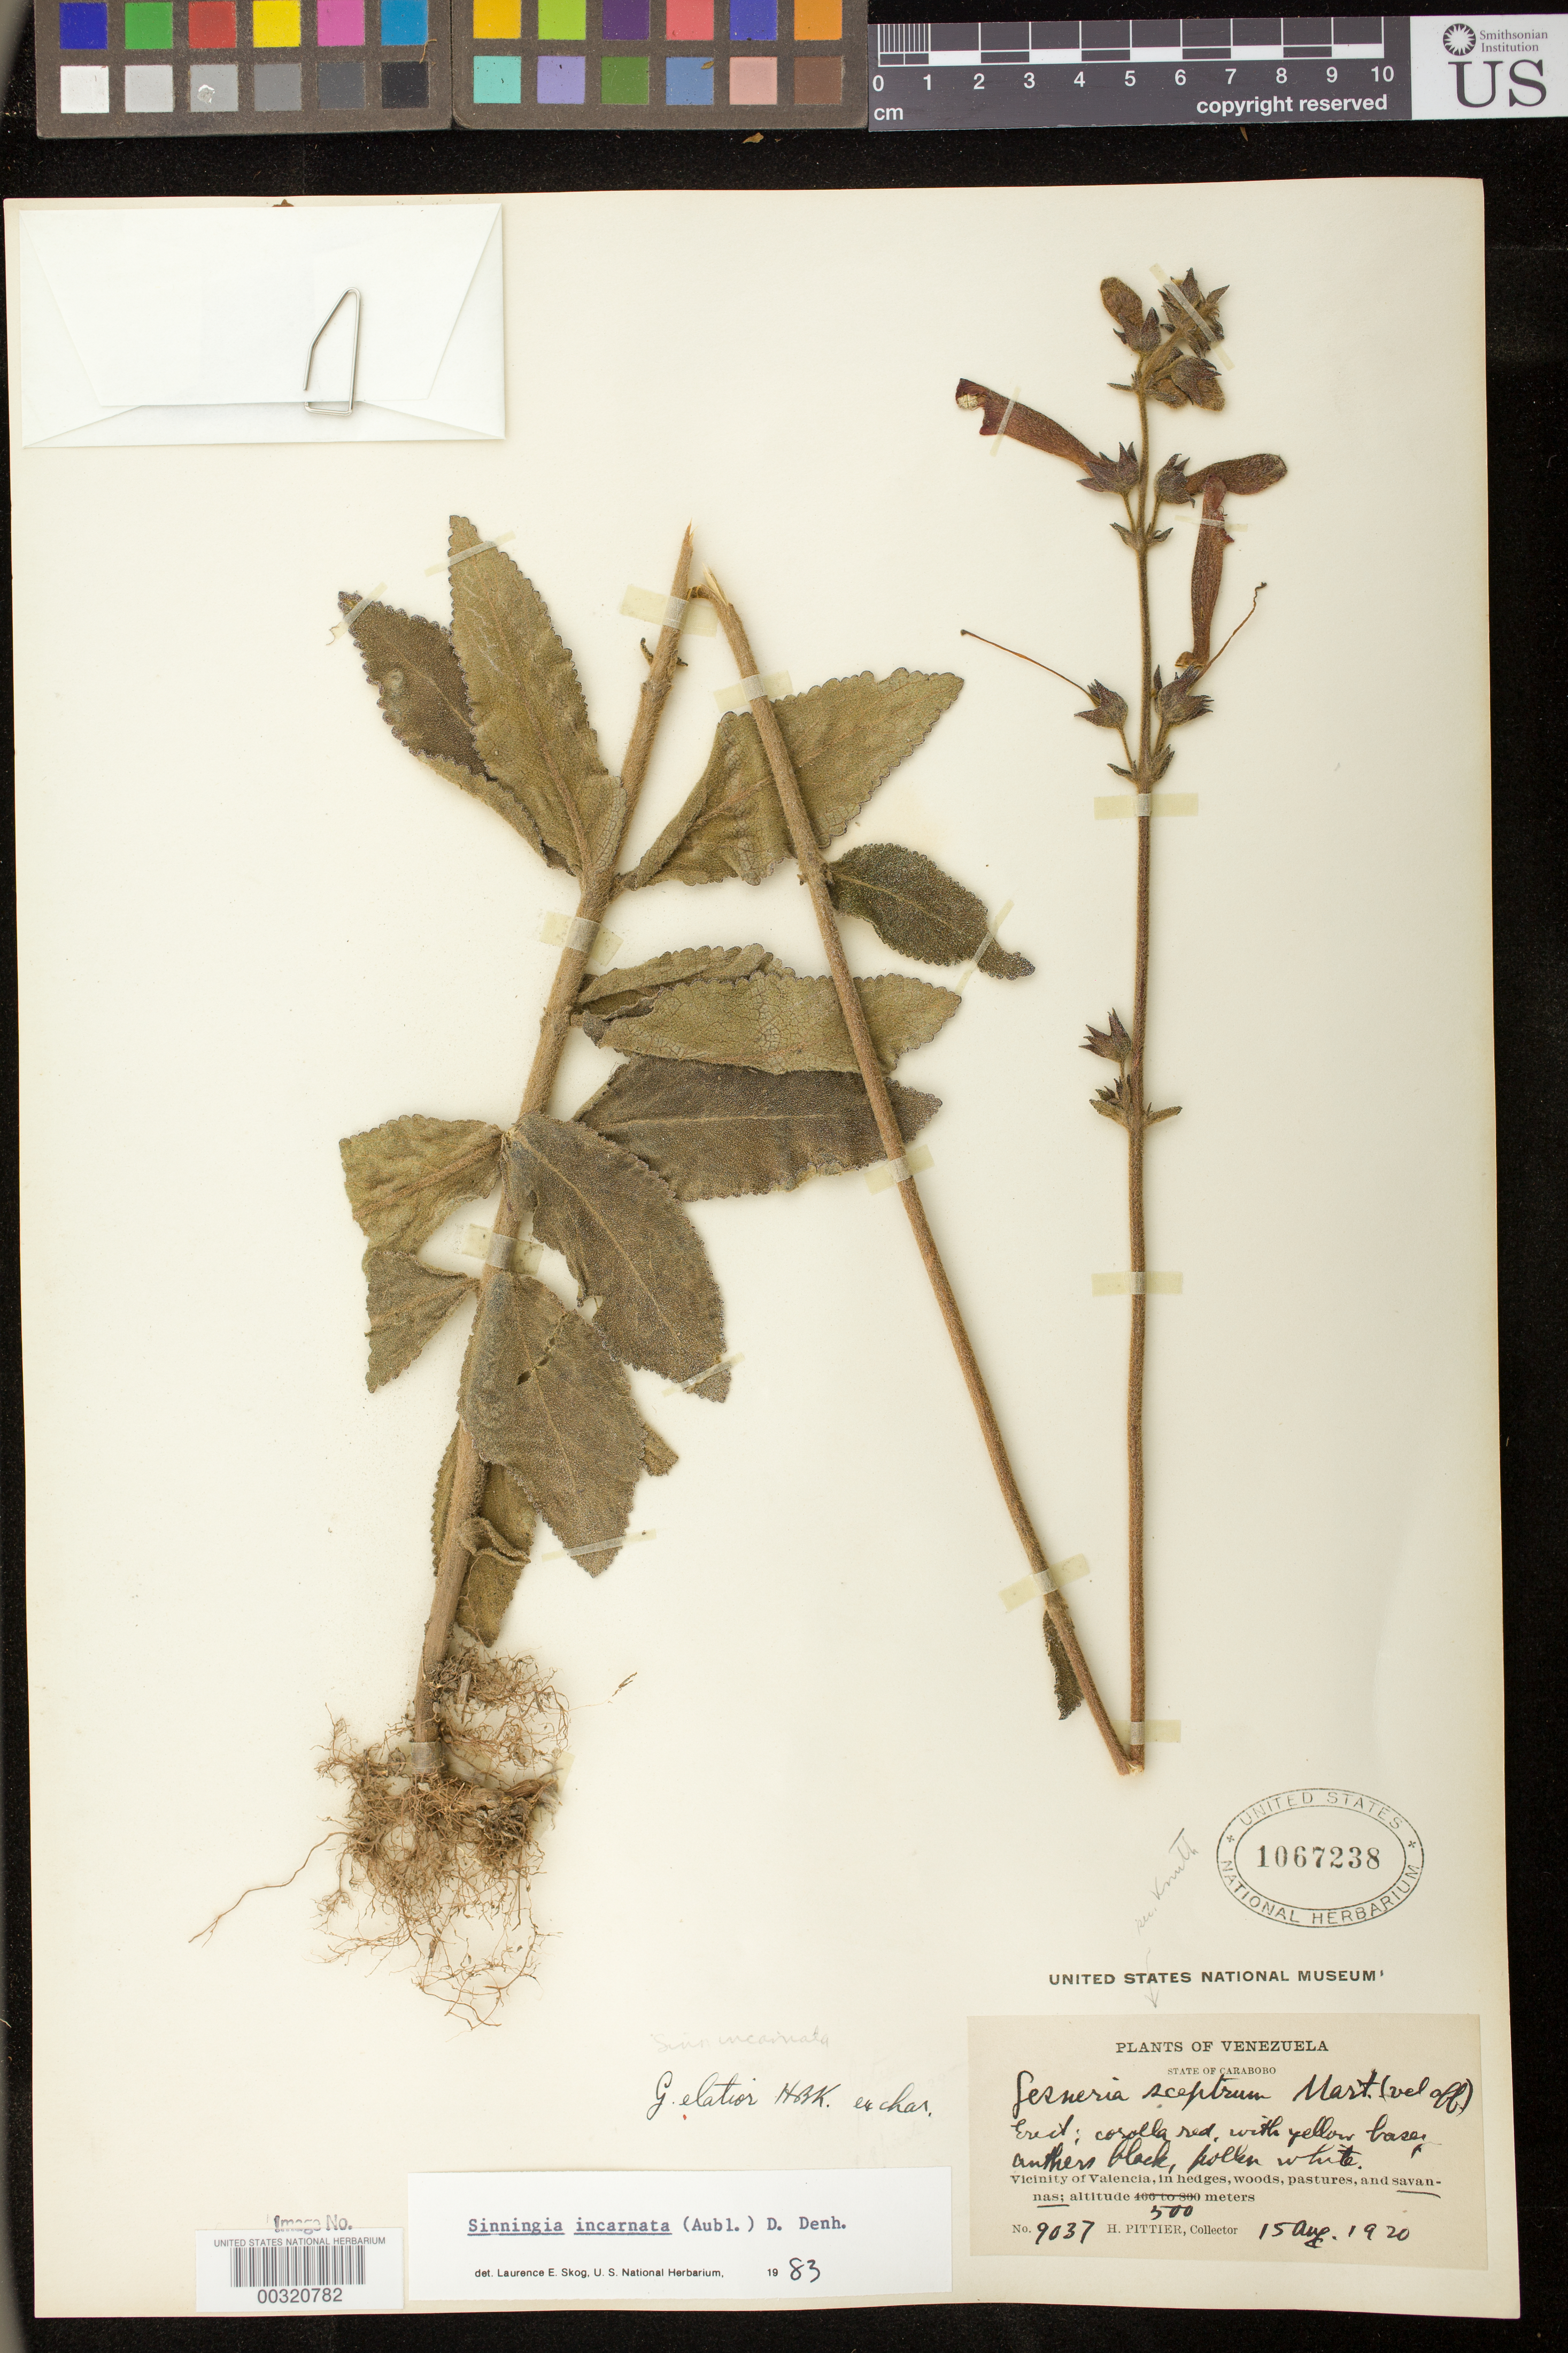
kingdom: Plantae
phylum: Tracheophyta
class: Magnoliopsida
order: Lamiales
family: Gesneriaceae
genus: Sinningia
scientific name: Sinningia incarnata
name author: (Aubl.) D.L. Denham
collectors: H. F. Pittier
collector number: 9037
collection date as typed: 15 Aug 1920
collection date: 1920-08-15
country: Venezuela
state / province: Carabobo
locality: Vicinity of Valencia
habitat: In hedges, woods, pastures, and savannas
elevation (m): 500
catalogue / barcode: US 1067238